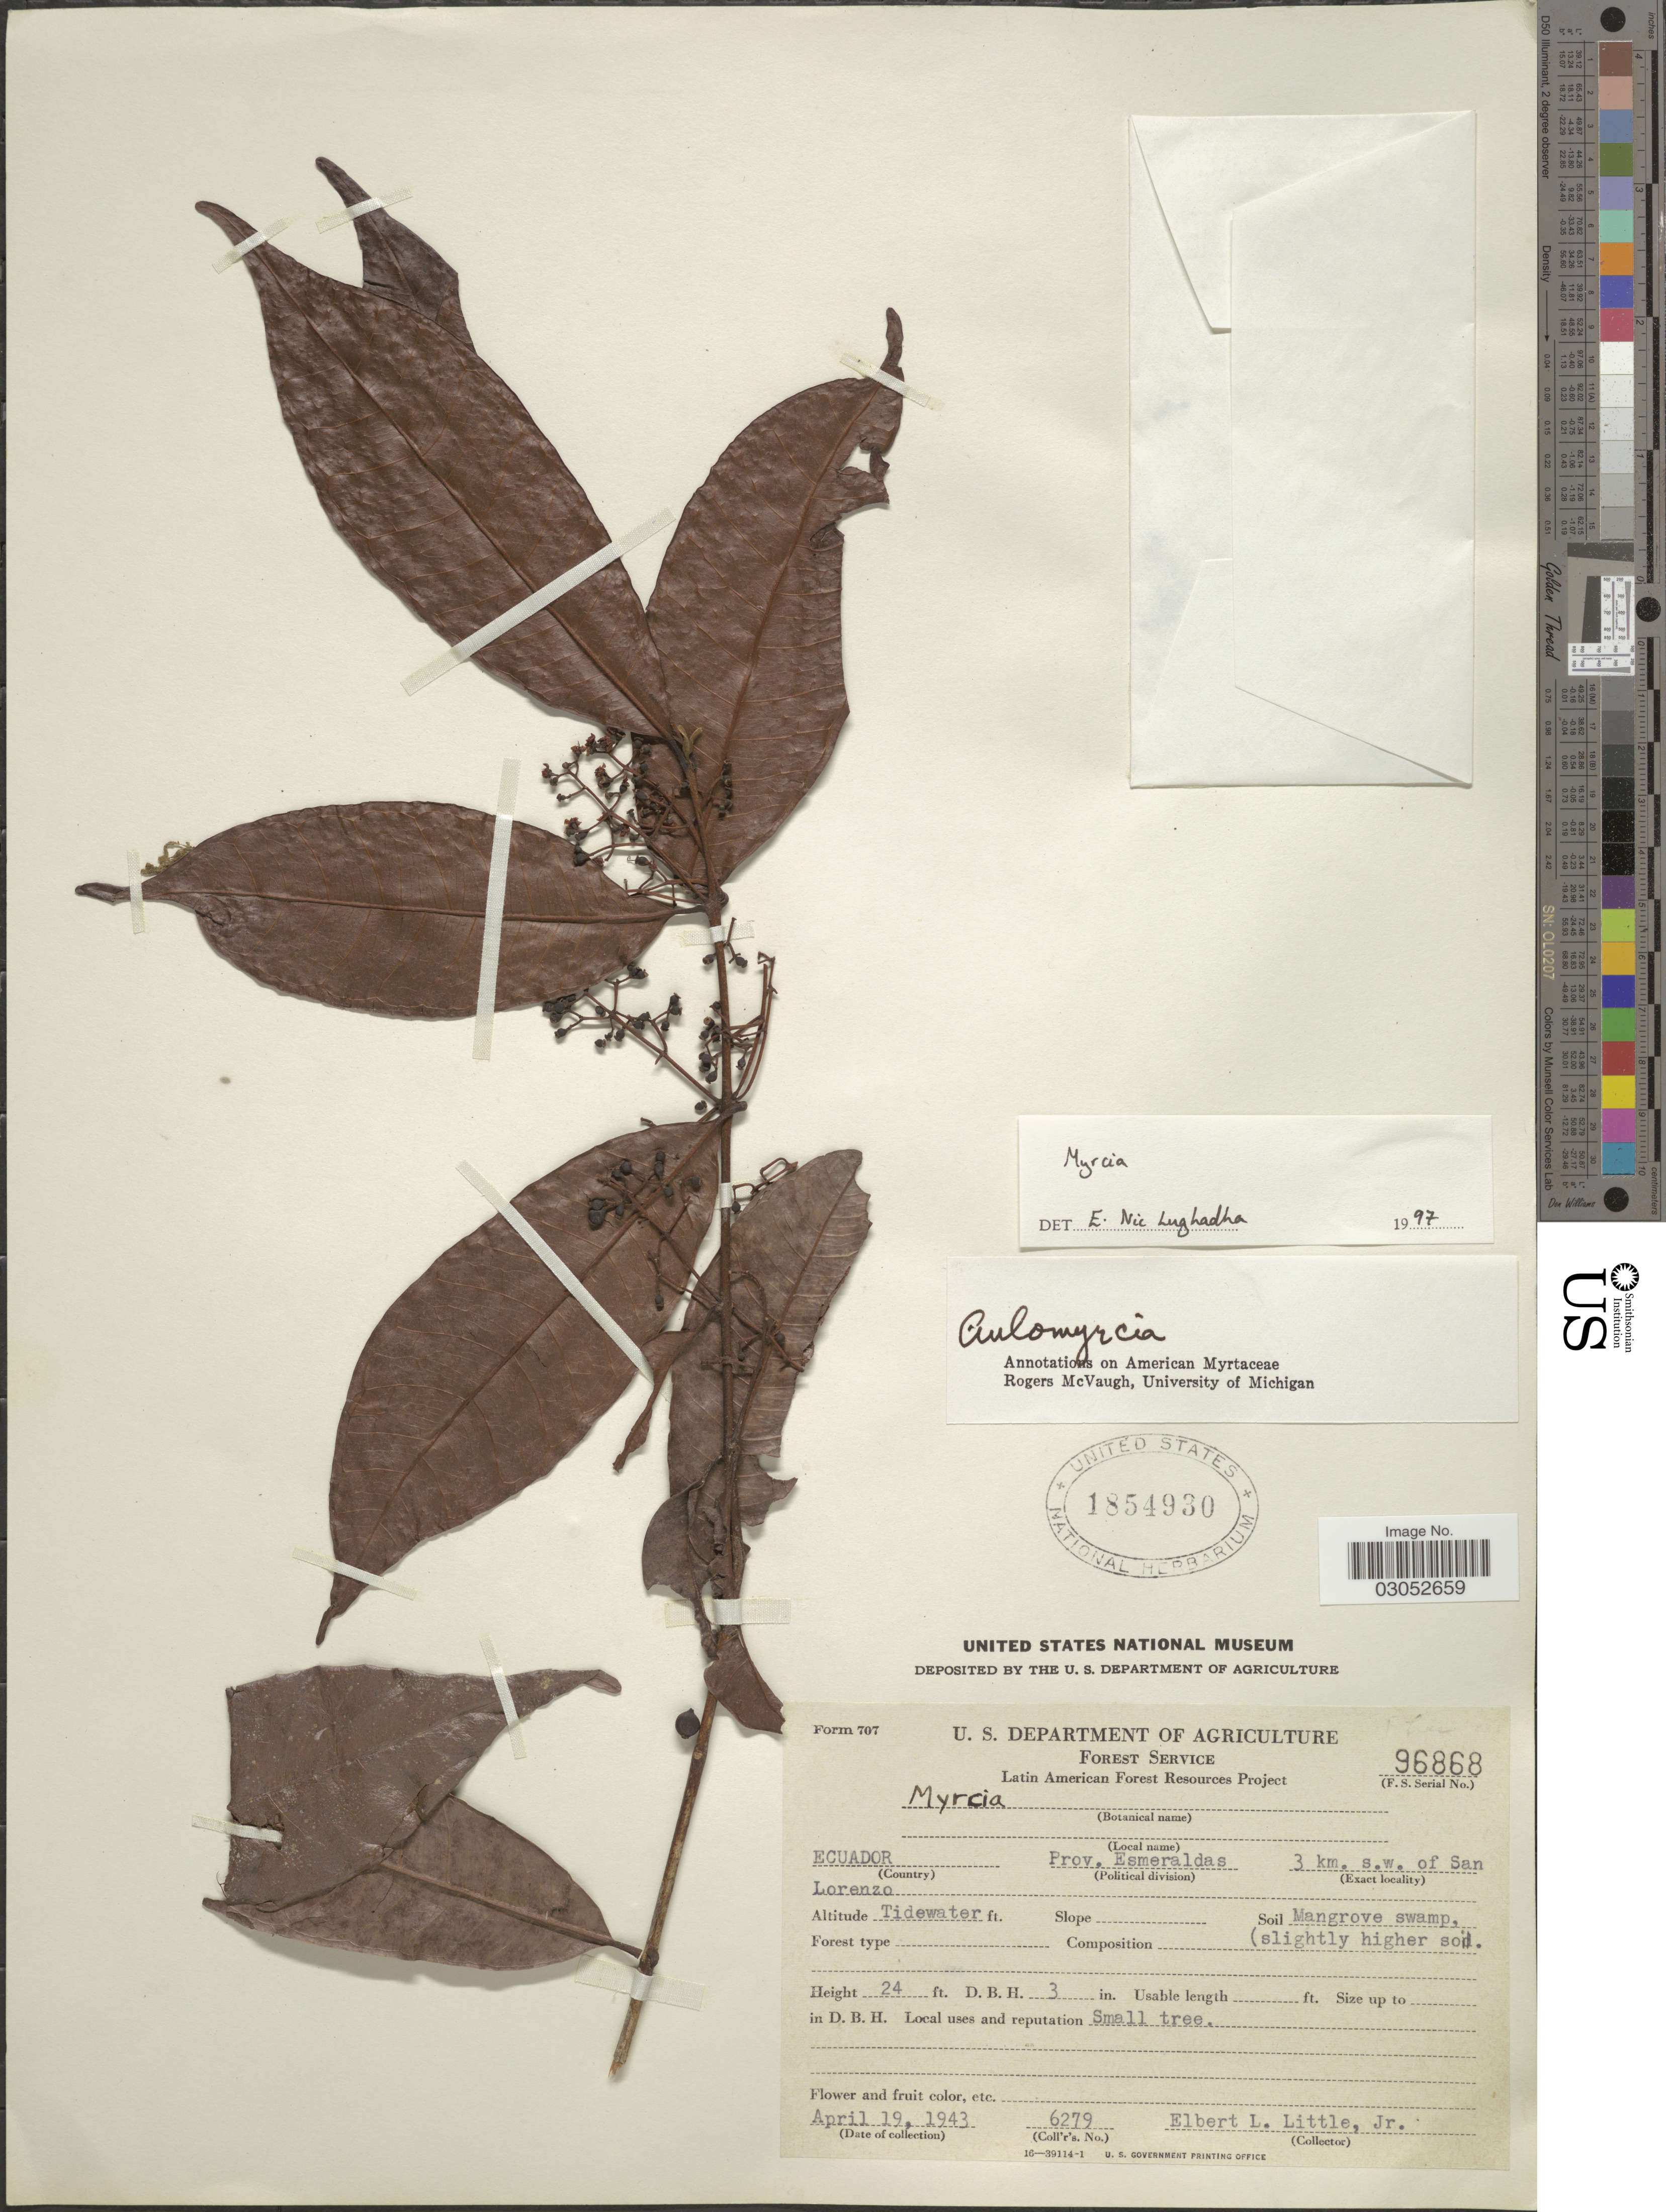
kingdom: Plantae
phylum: Tracheophyta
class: Magnoliopsida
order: Myrtales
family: Myrtaceae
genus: Myrcia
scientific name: Myrcia sp.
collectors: E. L. Little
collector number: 6279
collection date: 1943-04-19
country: Ecuador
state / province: Esmeraldas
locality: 3 km. s.w. of San Lorenzo.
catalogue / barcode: US 1854930